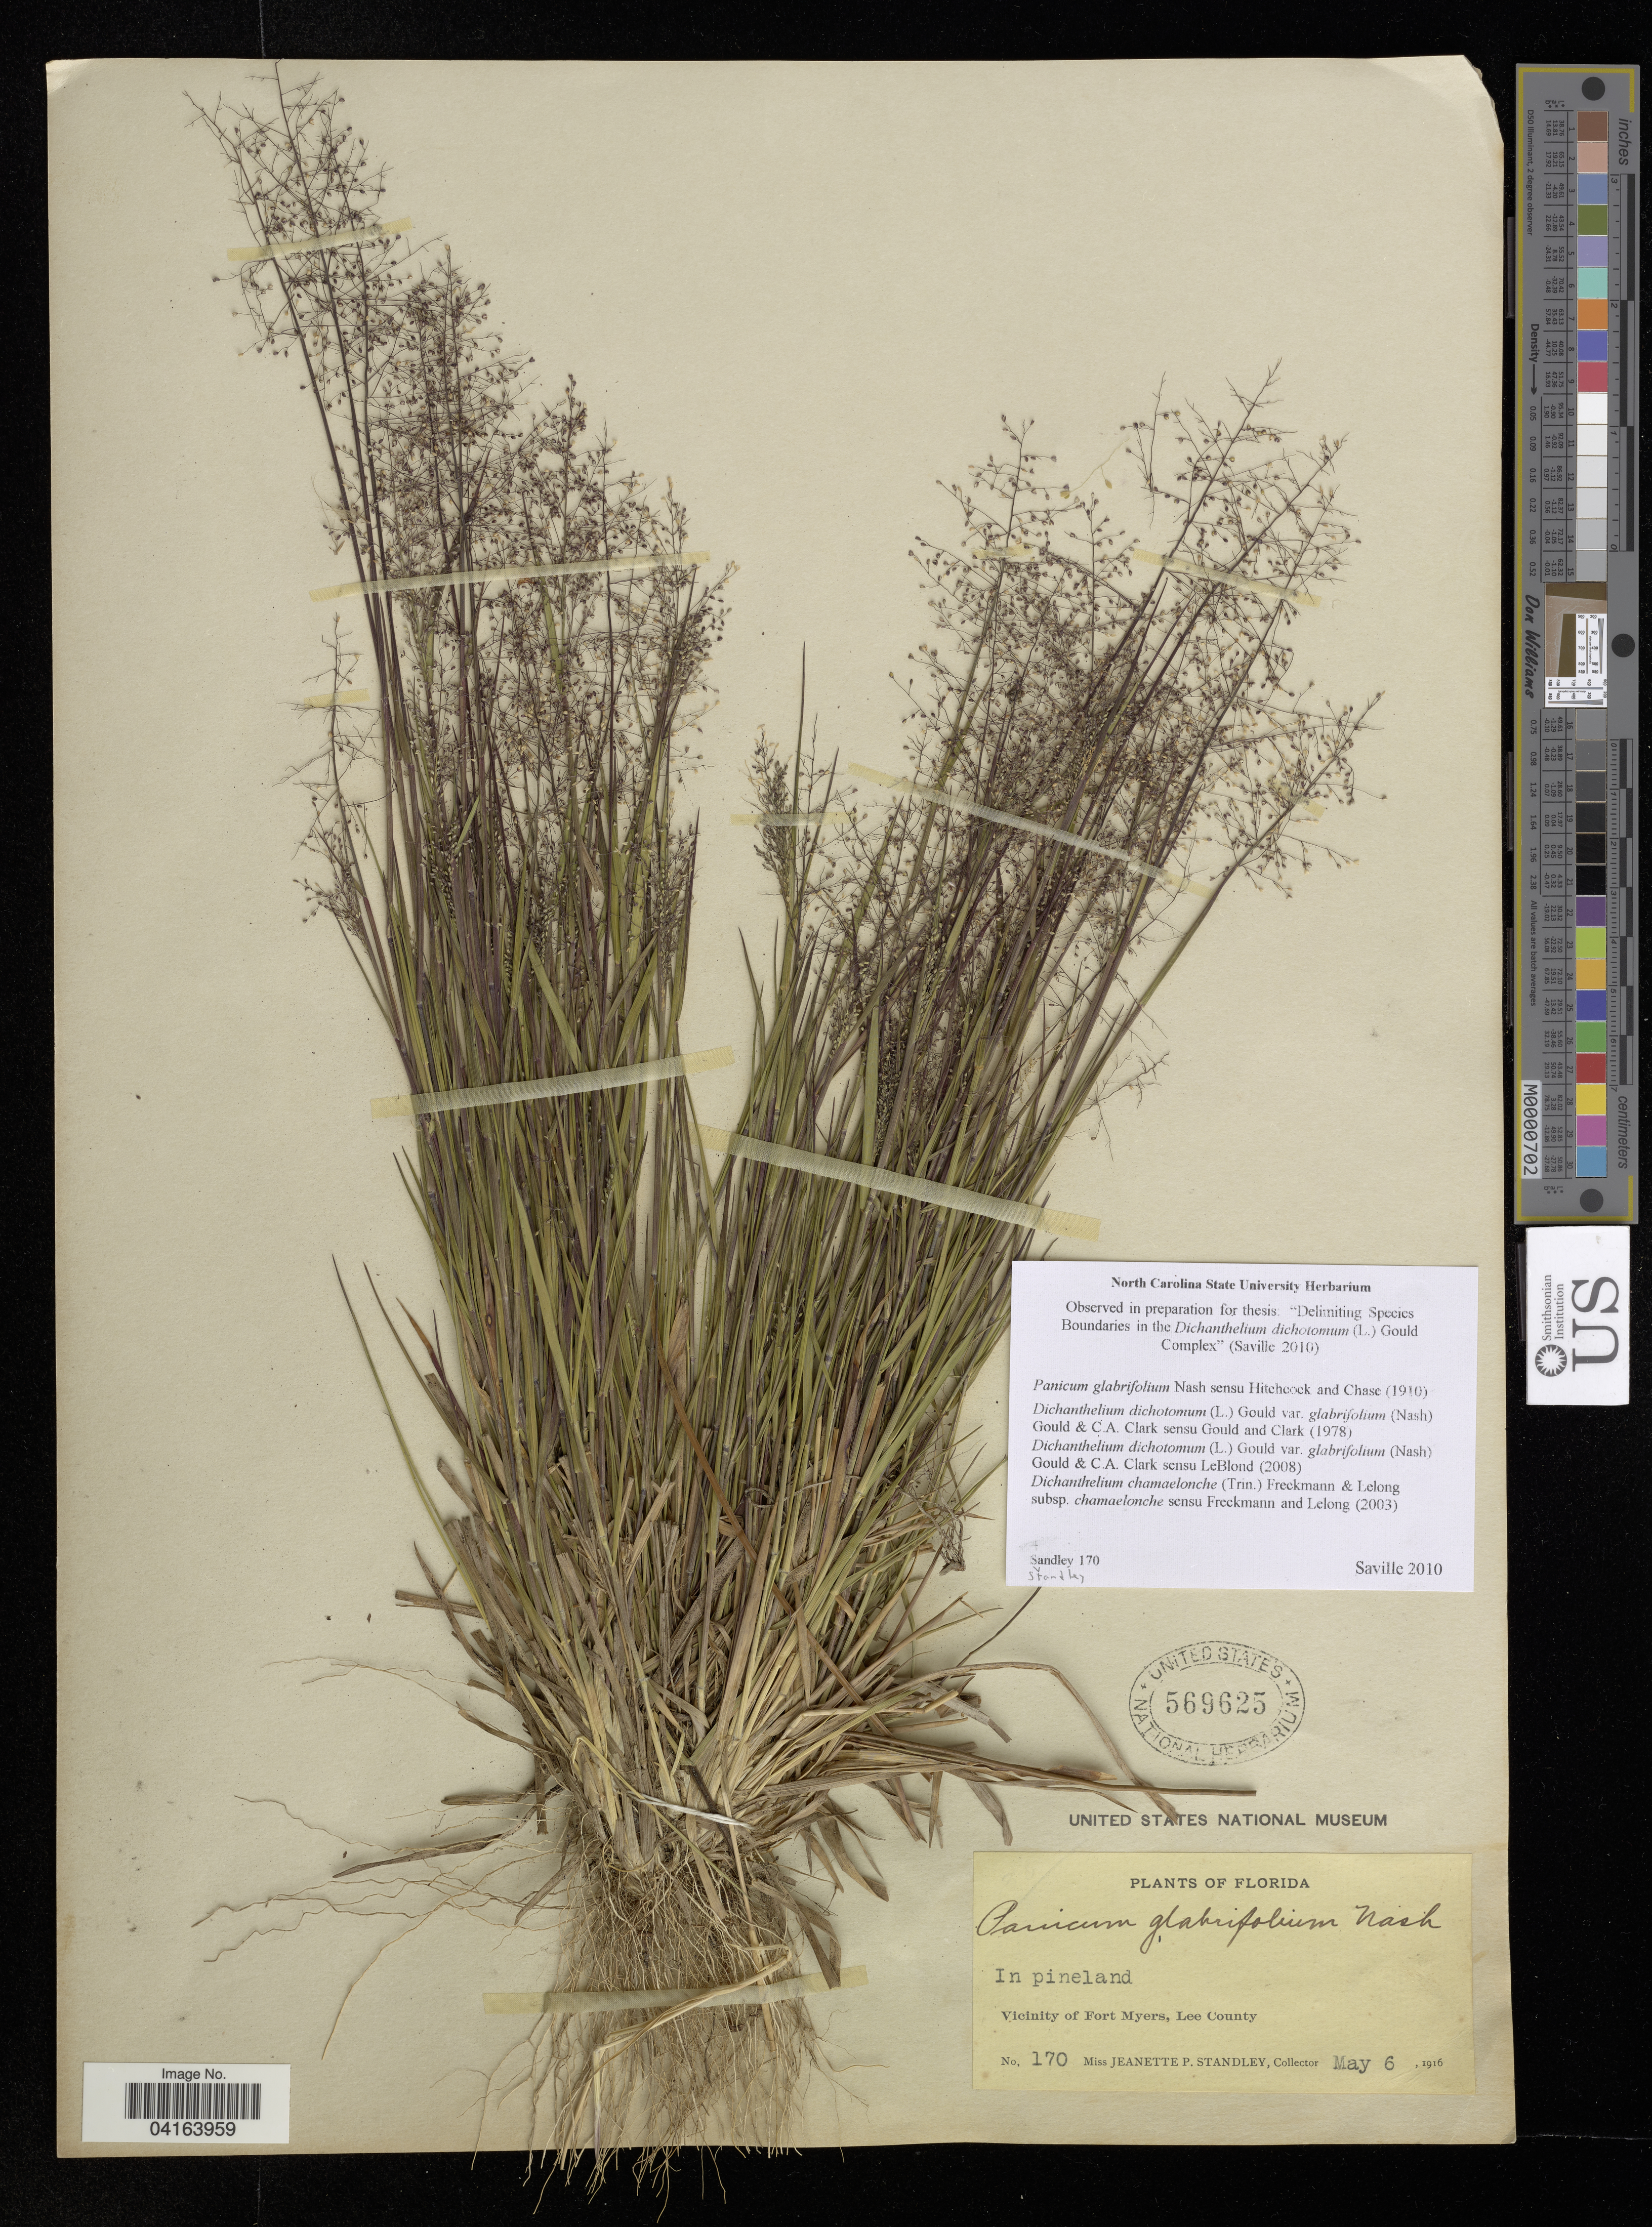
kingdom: Plantae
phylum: Tracheophyta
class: Liliopsida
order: Poales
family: Poaceae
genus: Dichanthelium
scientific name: Dichanthelium dichotomum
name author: (L.) Gould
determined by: Saville, A. C., (NCSC), North Carolina State University (UNITED STATES)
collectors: J. P. Standley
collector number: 170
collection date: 1916-05-06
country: United States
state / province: Florida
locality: In pineland. Vicinity of Fort Myers, Lee County.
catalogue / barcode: US 569625